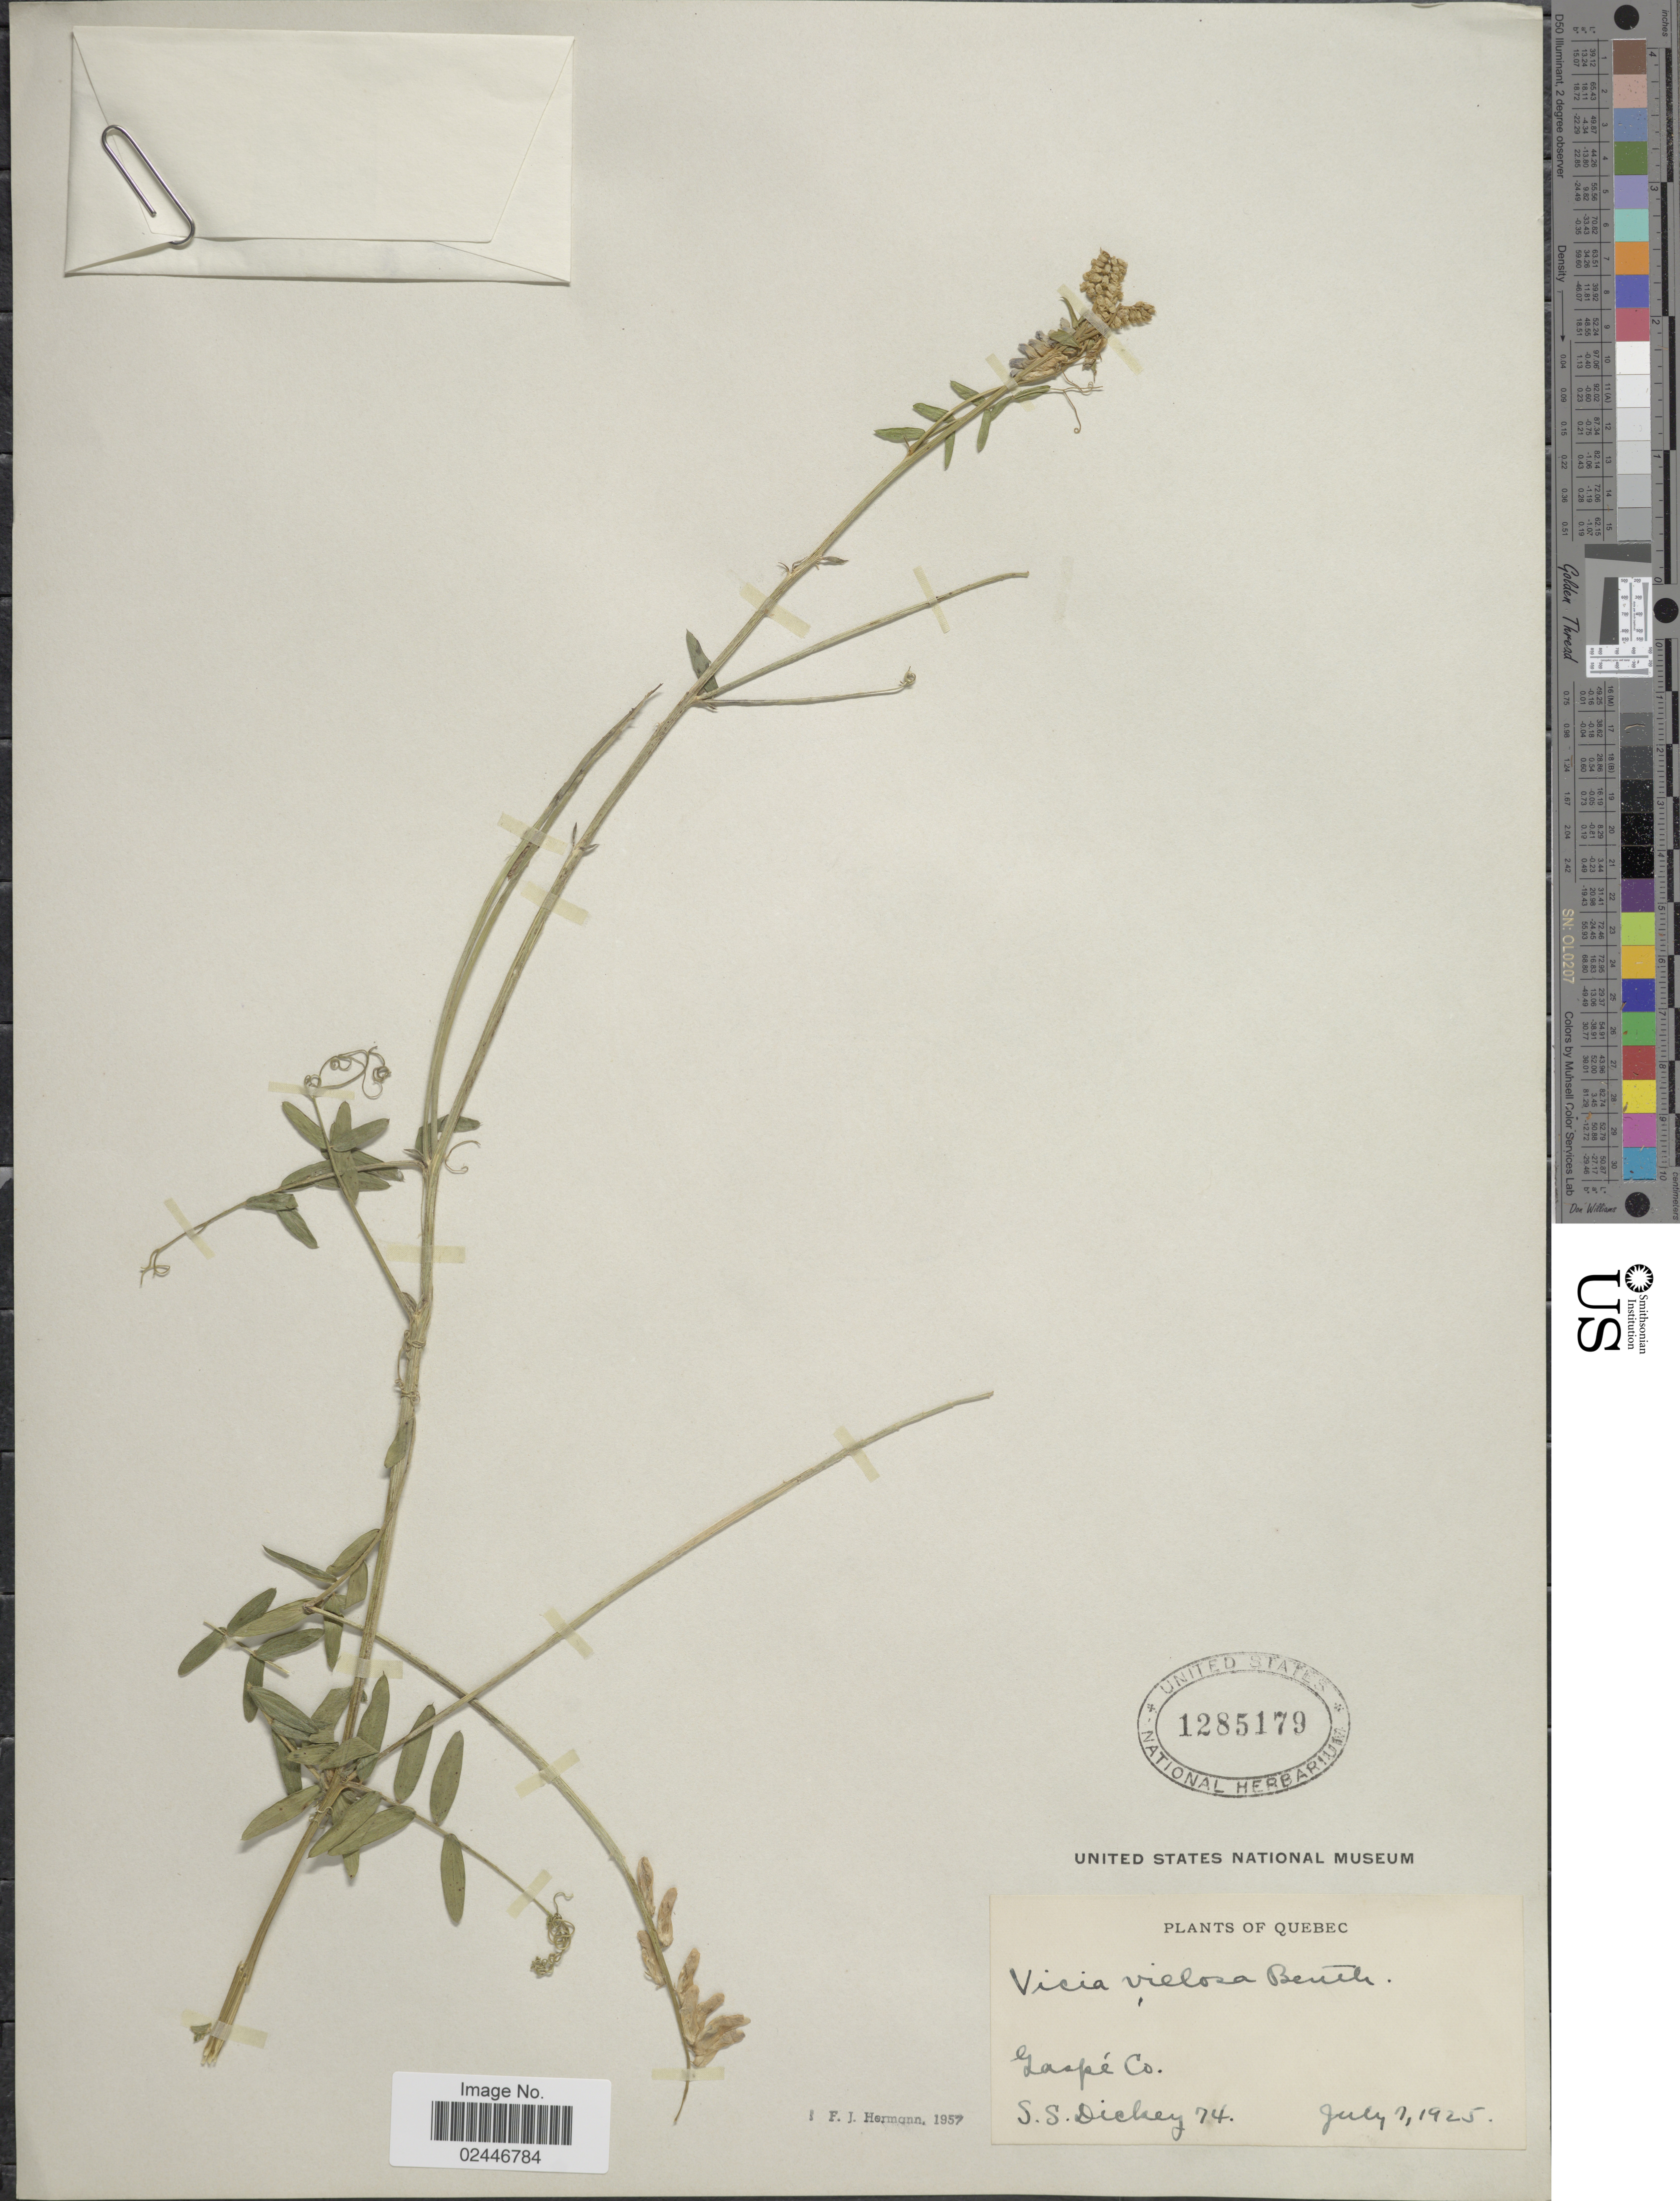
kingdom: Plantae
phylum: Tracheophyta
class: Magnoliopsida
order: Fabales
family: Fabaceae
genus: Vicia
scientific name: Vicia villosa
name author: Roth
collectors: S. Dickey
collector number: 74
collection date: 1925-07-07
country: Canada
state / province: Quebec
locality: Gaspe Co.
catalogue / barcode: US 1285179